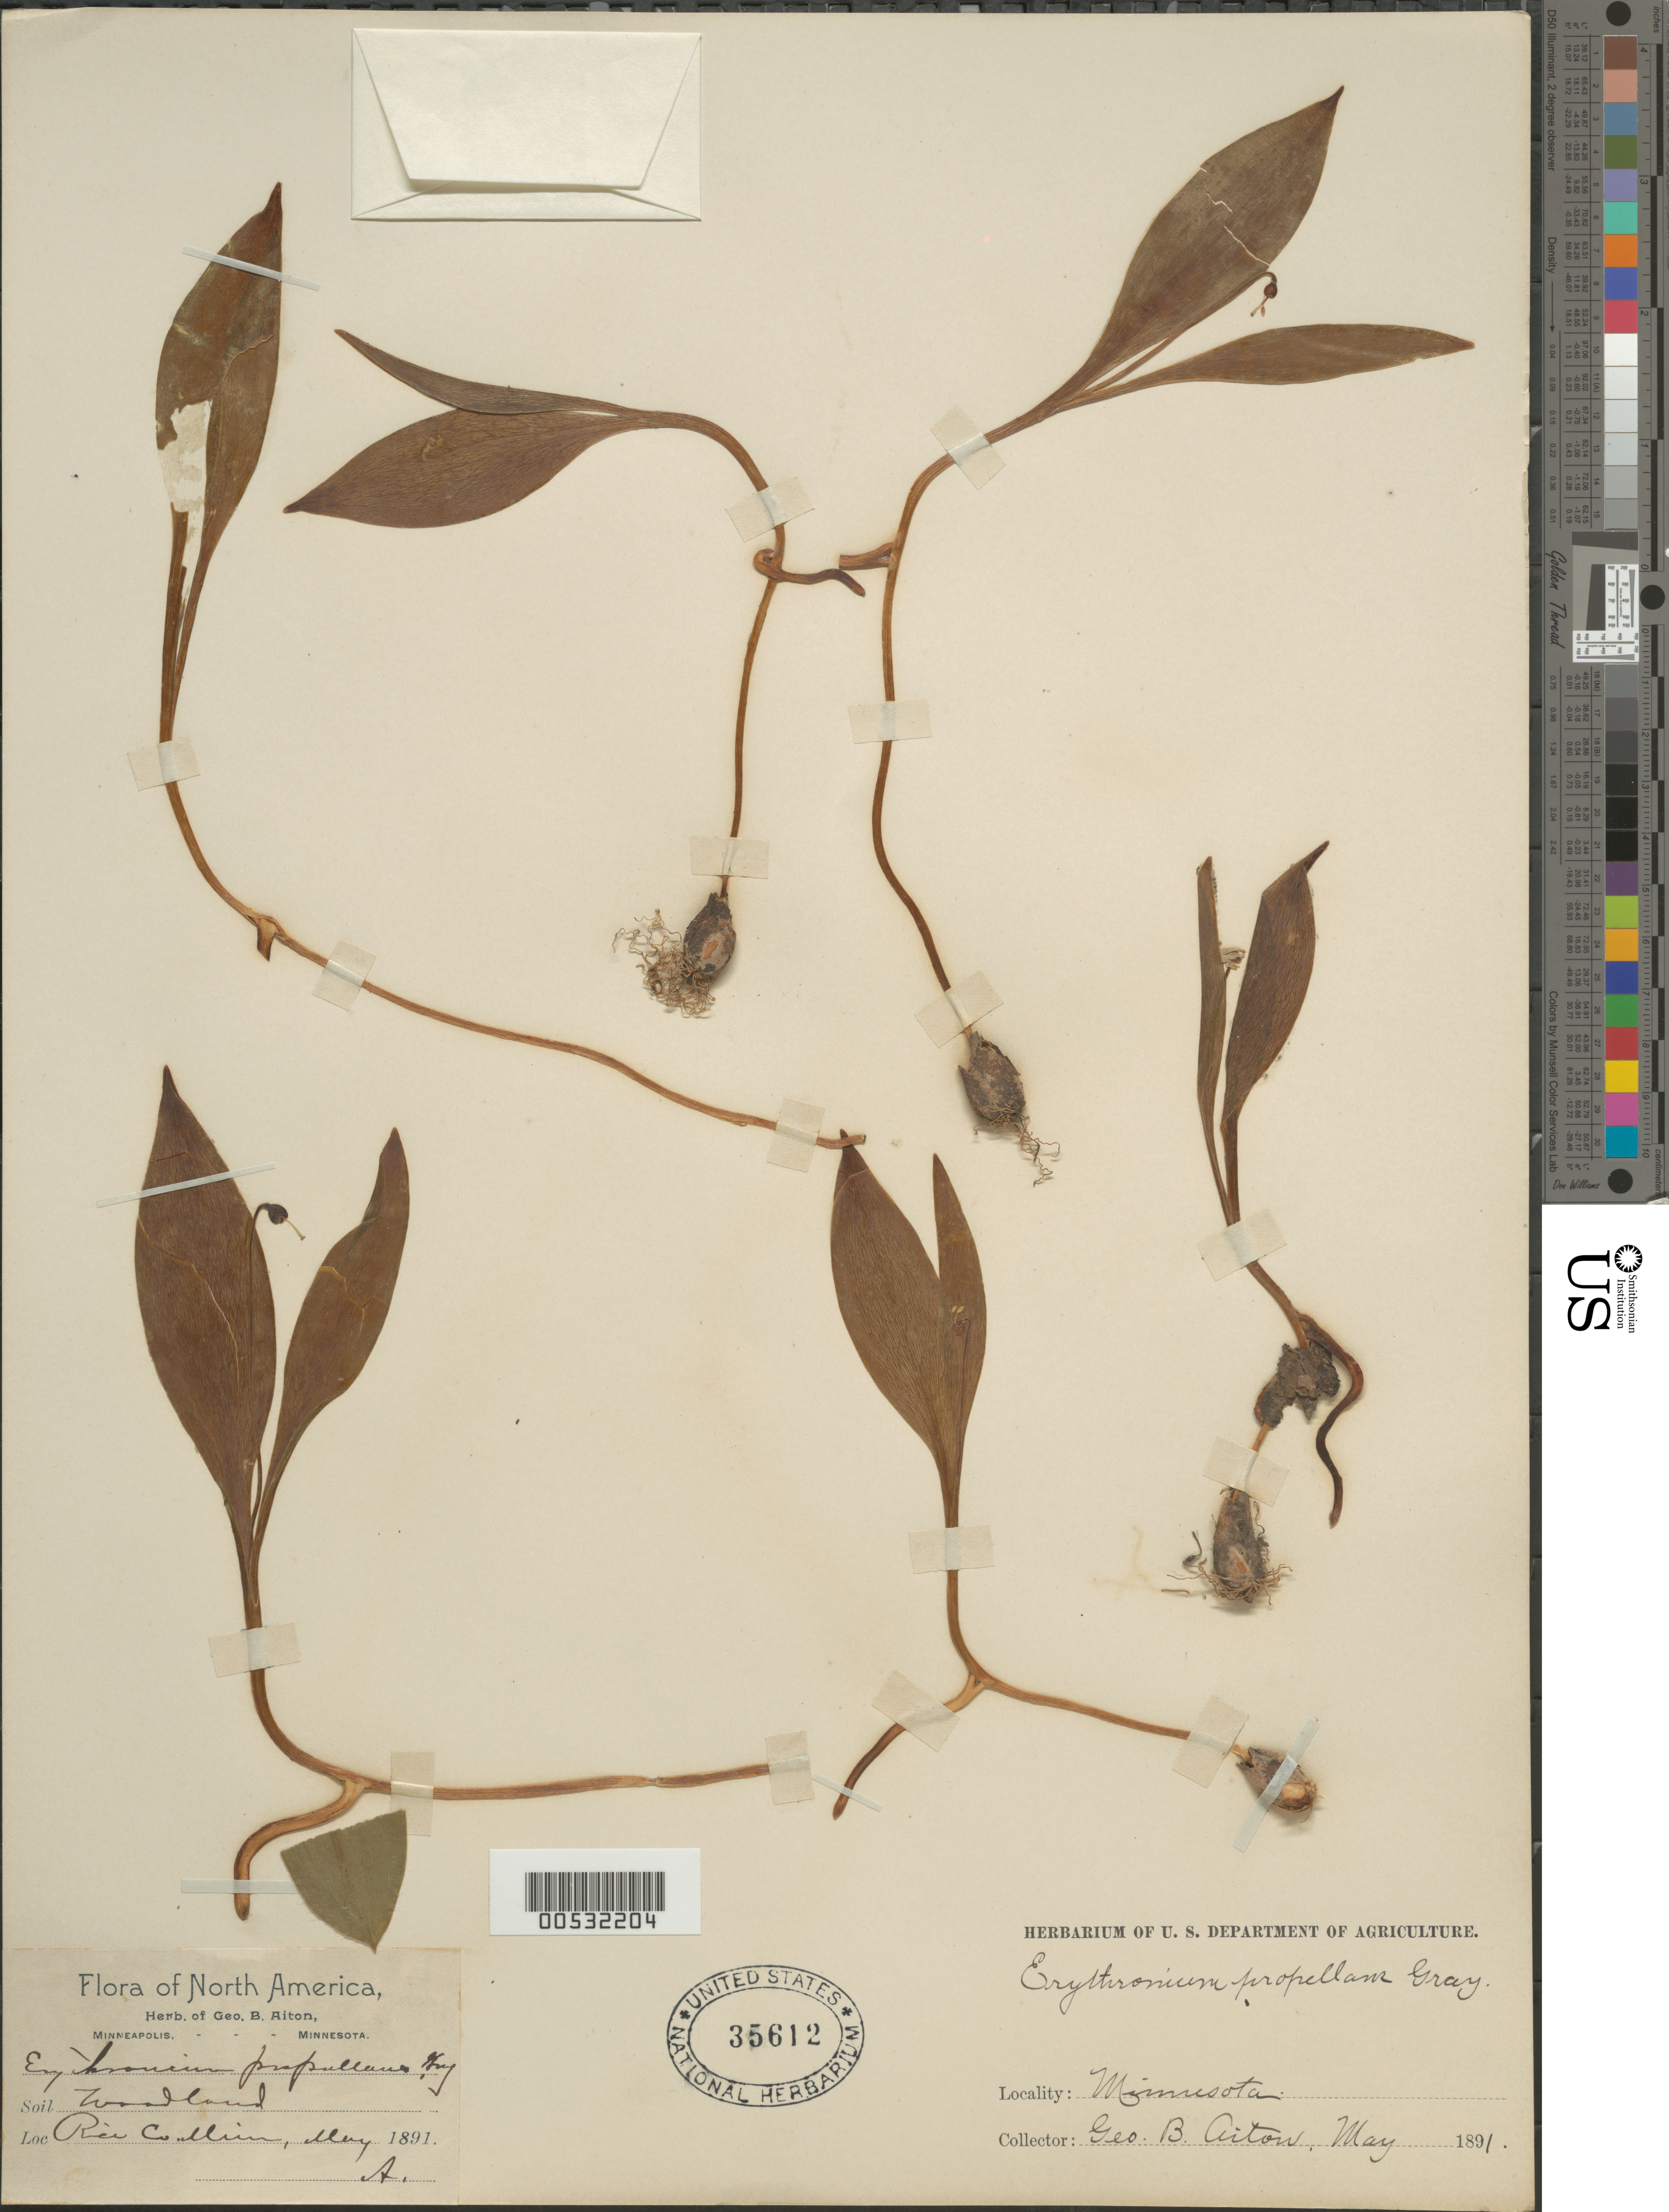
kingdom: Plantae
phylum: Tracheophyta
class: Liliopsida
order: Liliales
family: Liliaceae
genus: Erythronium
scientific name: Erythronium propullans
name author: A. Gray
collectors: G. B. Aiton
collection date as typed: May 1891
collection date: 1891-05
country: United States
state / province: Minnesota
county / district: Rice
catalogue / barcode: US 35612